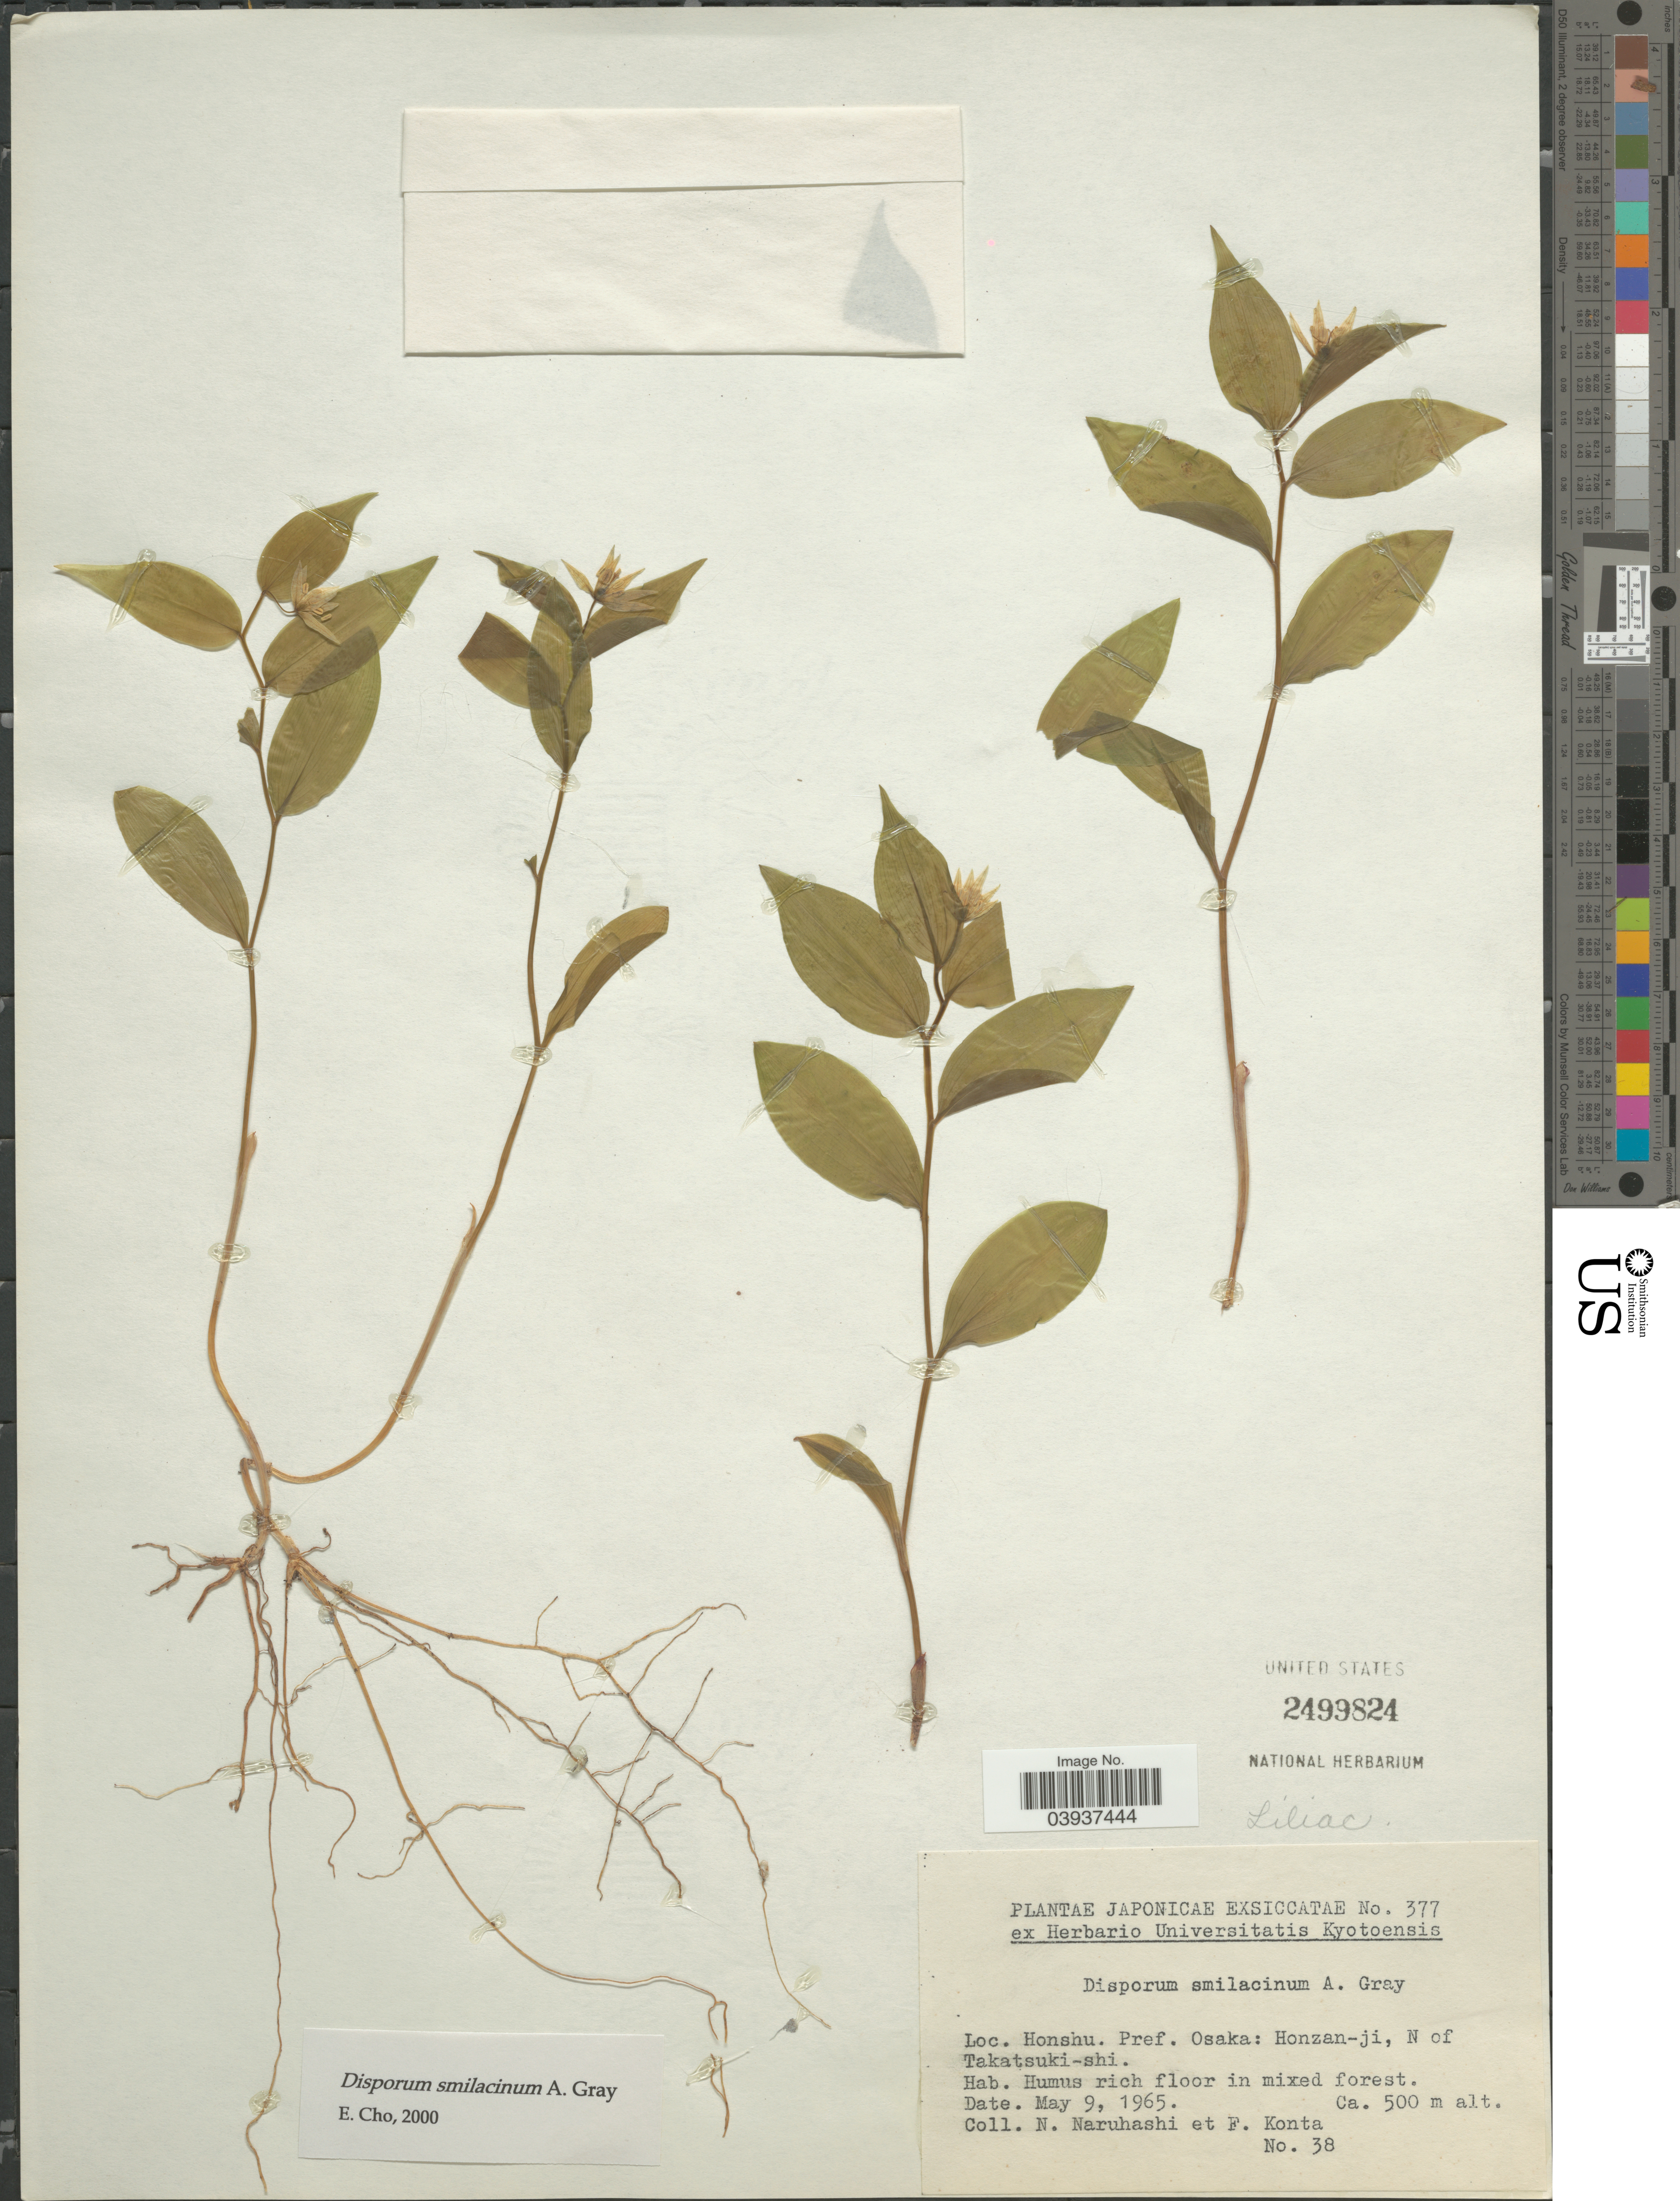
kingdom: Plantae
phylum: Tracheophyta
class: Liliopsida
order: Liliales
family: Colchicaceae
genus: Disporum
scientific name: Disporum smilacinum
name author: A. Gray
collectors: N. Naruhashi & F. Konta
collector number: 38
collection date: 1965-05-09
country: Japan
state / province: Osaka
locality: Hoshu. Pref. Osaka: Honzan-ji, N of Takatsuki-shi.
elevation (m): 500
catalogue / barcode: US 2499824